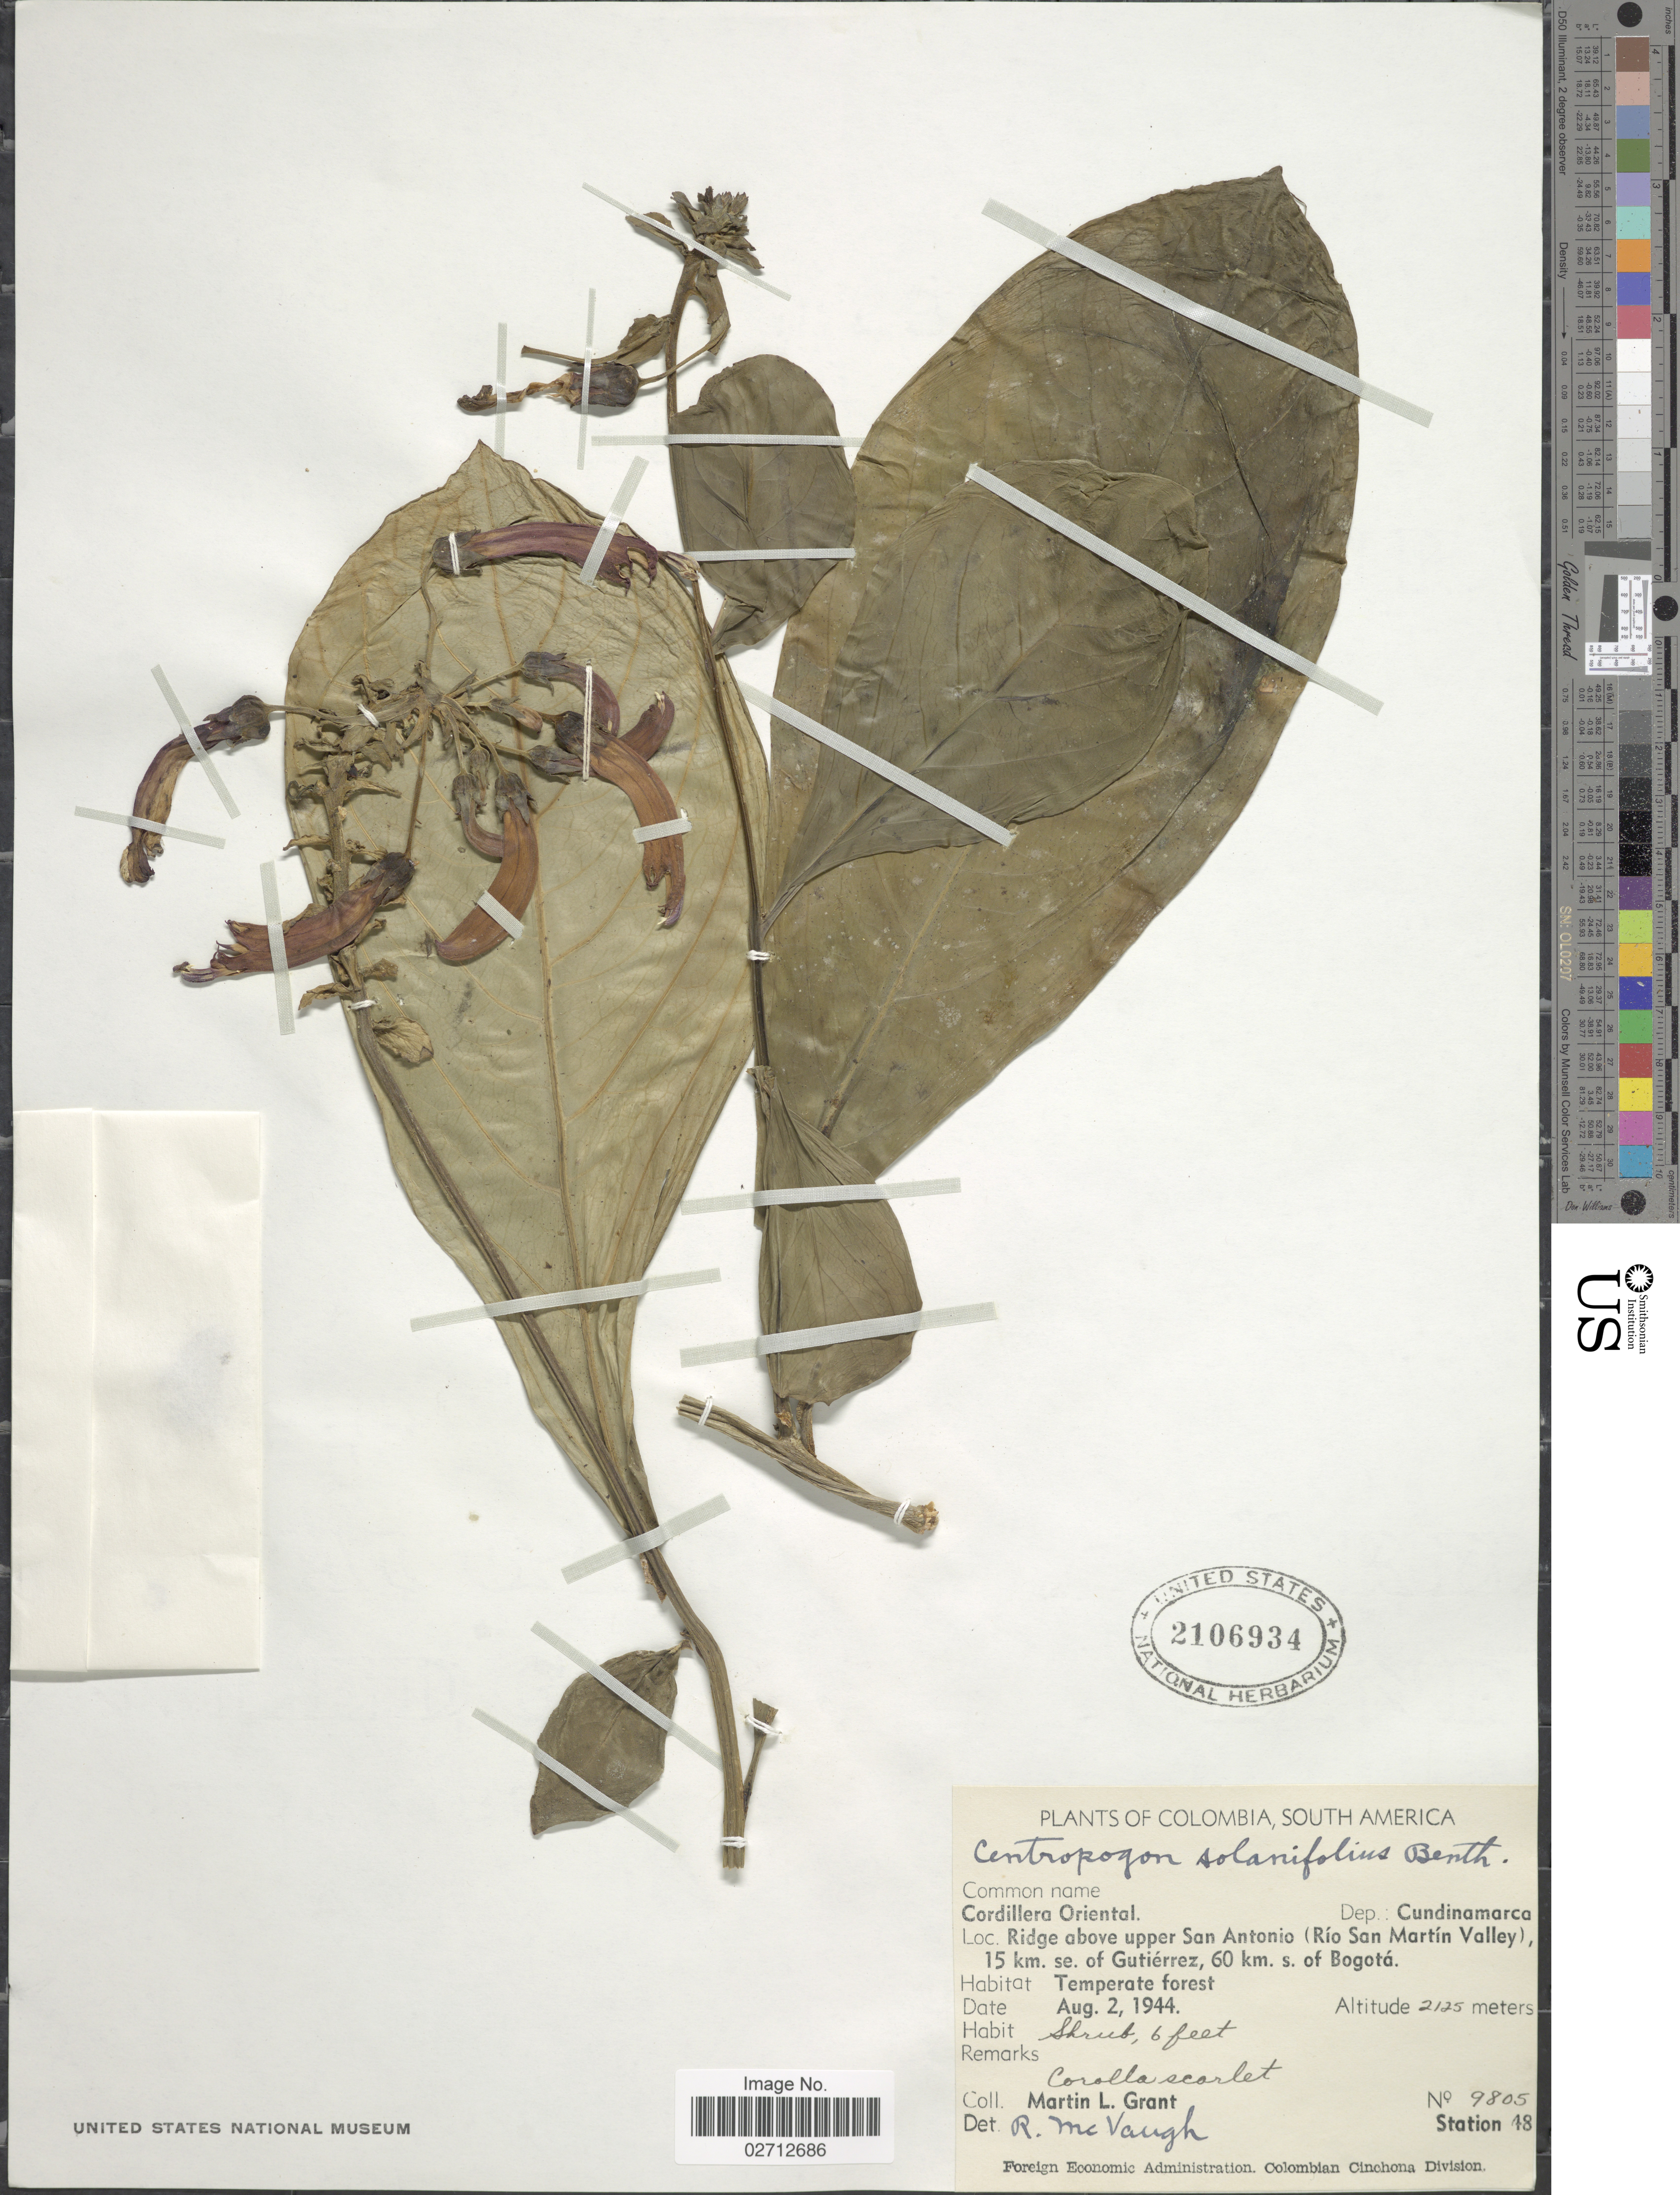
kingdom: Plantae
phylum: Tracheophyta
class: Magnoliopsida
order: Asterales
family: Campanulaceae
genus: Centropogon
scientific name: Centropogon solanifolius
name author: Benth.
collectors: M. L. Grant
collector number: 9805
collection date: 1944-08-02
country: Colombia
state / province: Cundinamarca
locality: Cordillera Oriental. Ridge above upper San Antonio (Rio San Martin Valley), 15 km. se. of Gutierrez, 60 km. s. of Bogota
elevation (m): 2125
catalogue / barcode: US 2106934